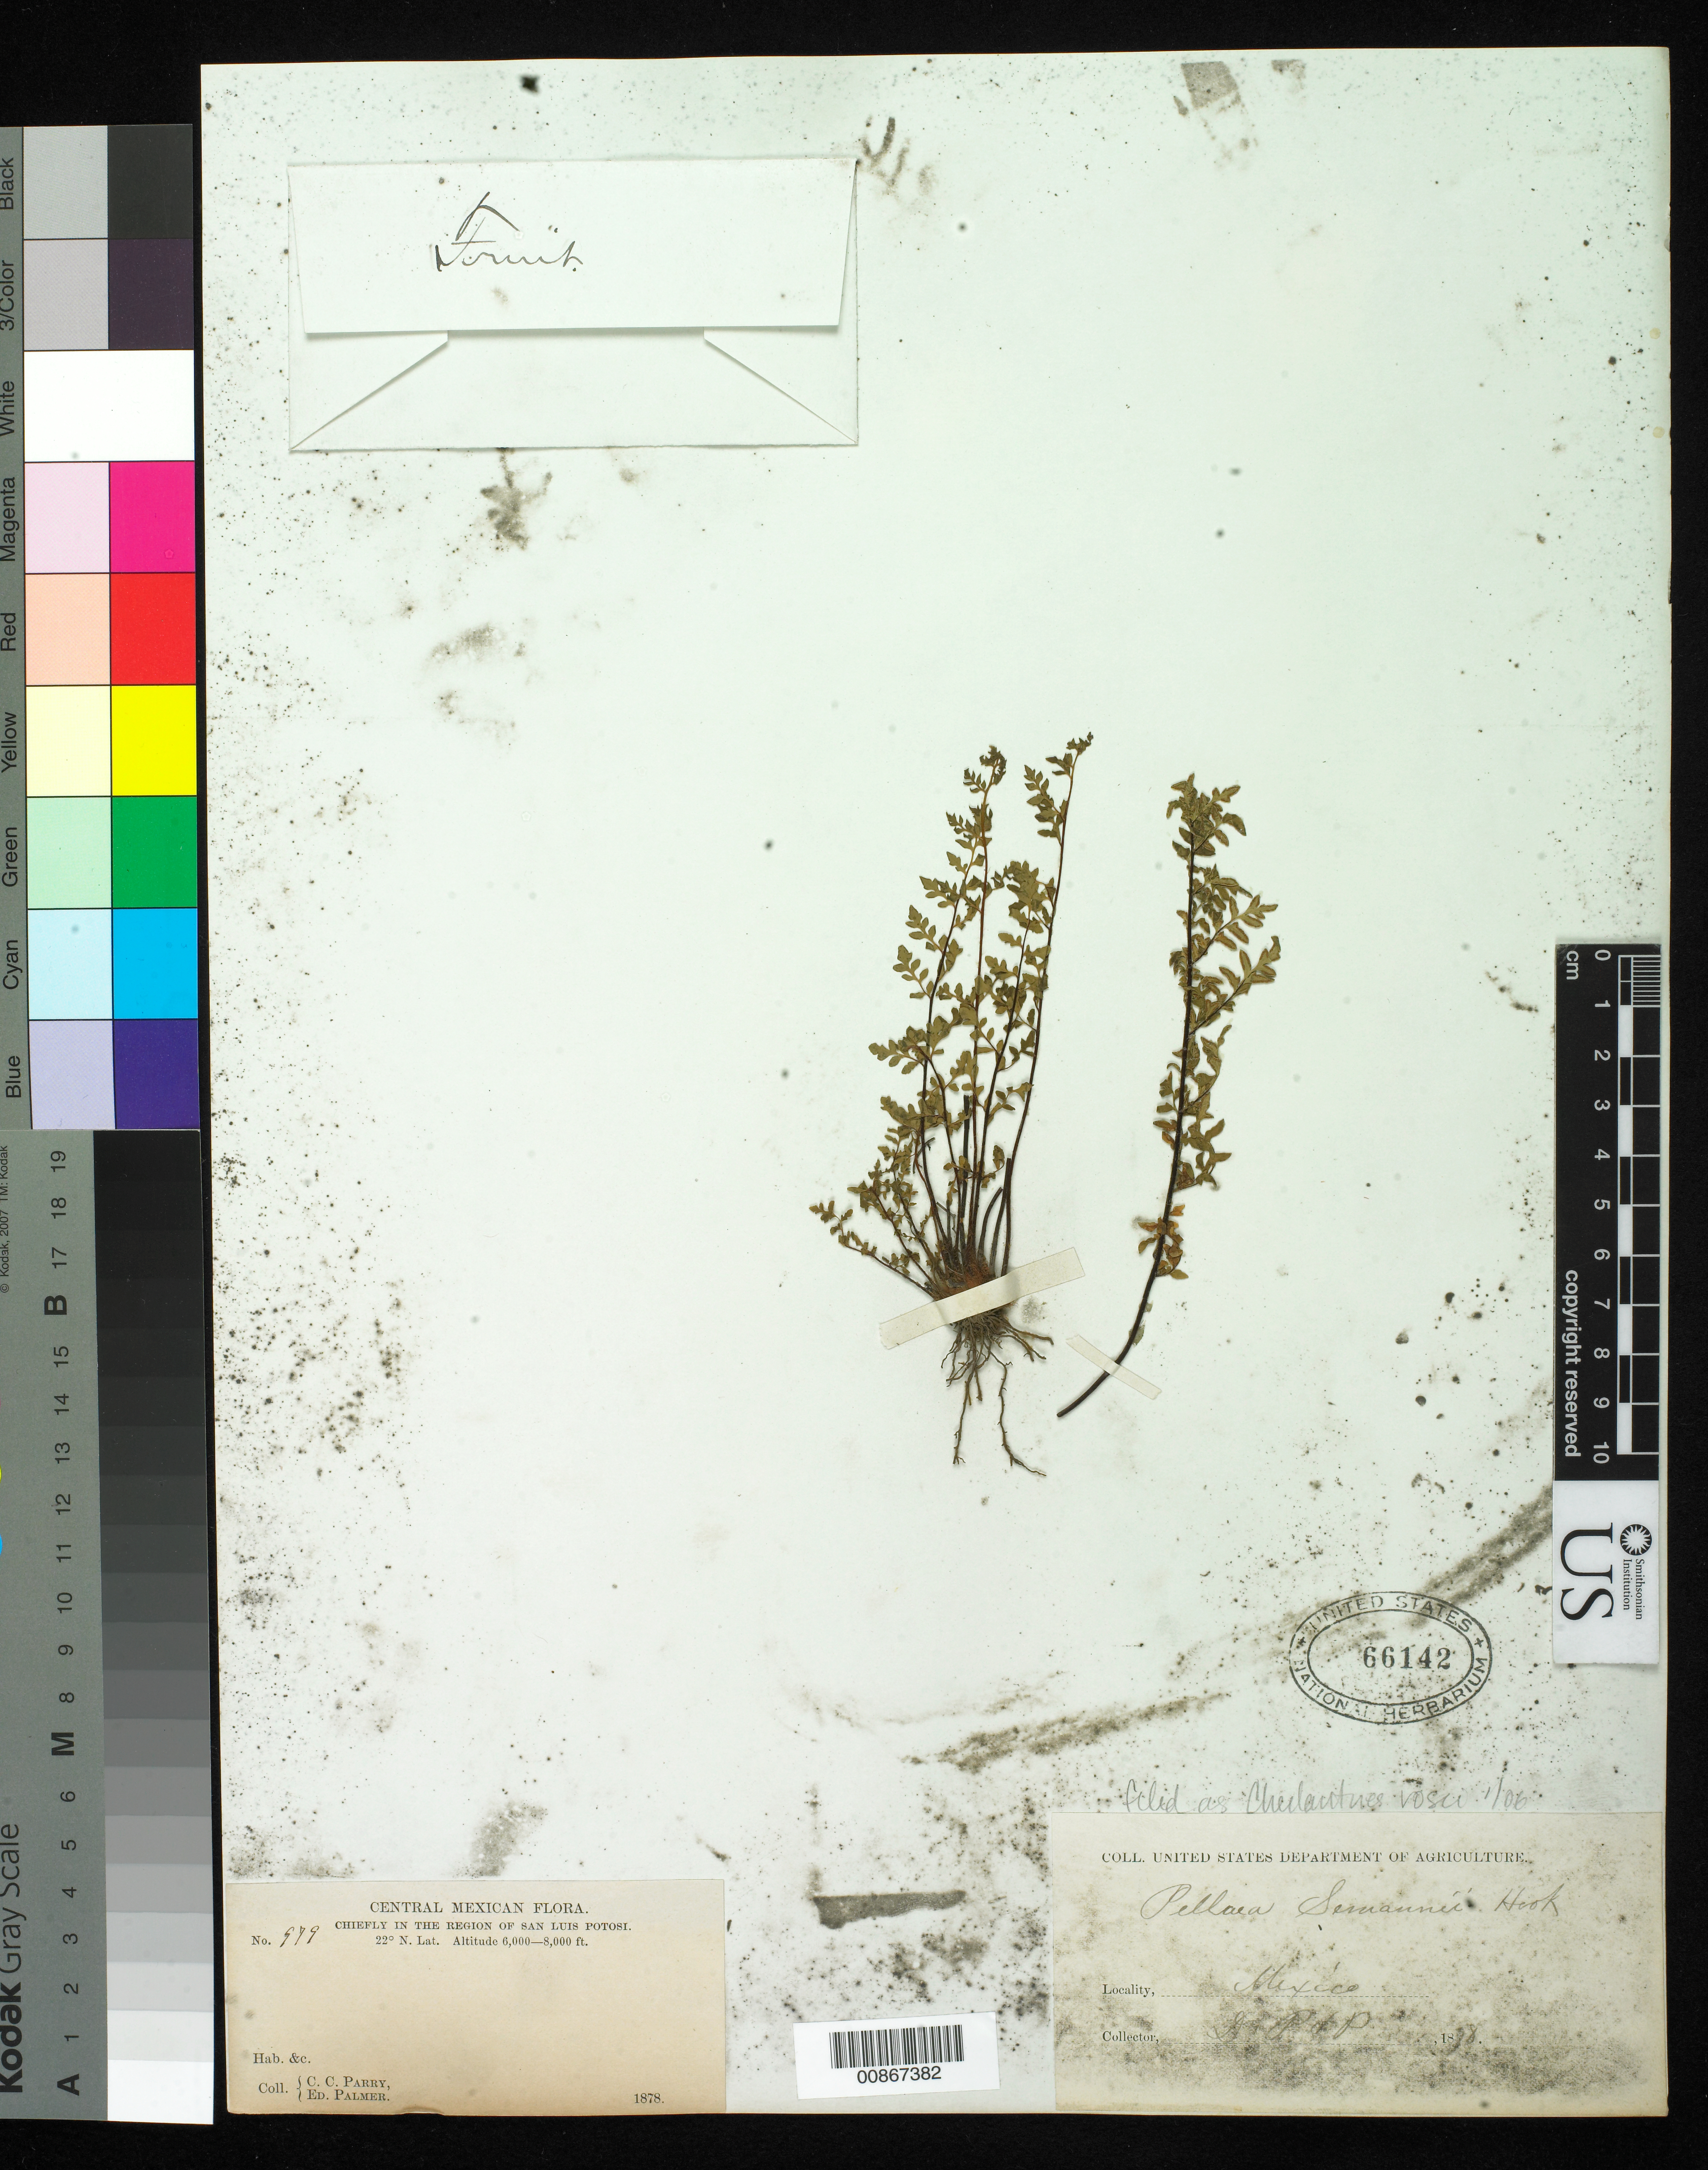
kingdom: Plantae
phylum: Tracheophyta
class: Polypodiopsida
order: Polypodiales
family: Pteridaceae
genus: Notholaena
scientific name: Notholaena rosei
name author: Maxon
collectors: C. C. Parry & E. Palmer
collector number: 979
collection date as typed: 1878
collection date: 1878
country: Mexico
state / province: San Luis Potosí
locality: Chiefly in the region of San Luis Potosí.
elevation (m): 1829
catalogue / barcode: US 66142